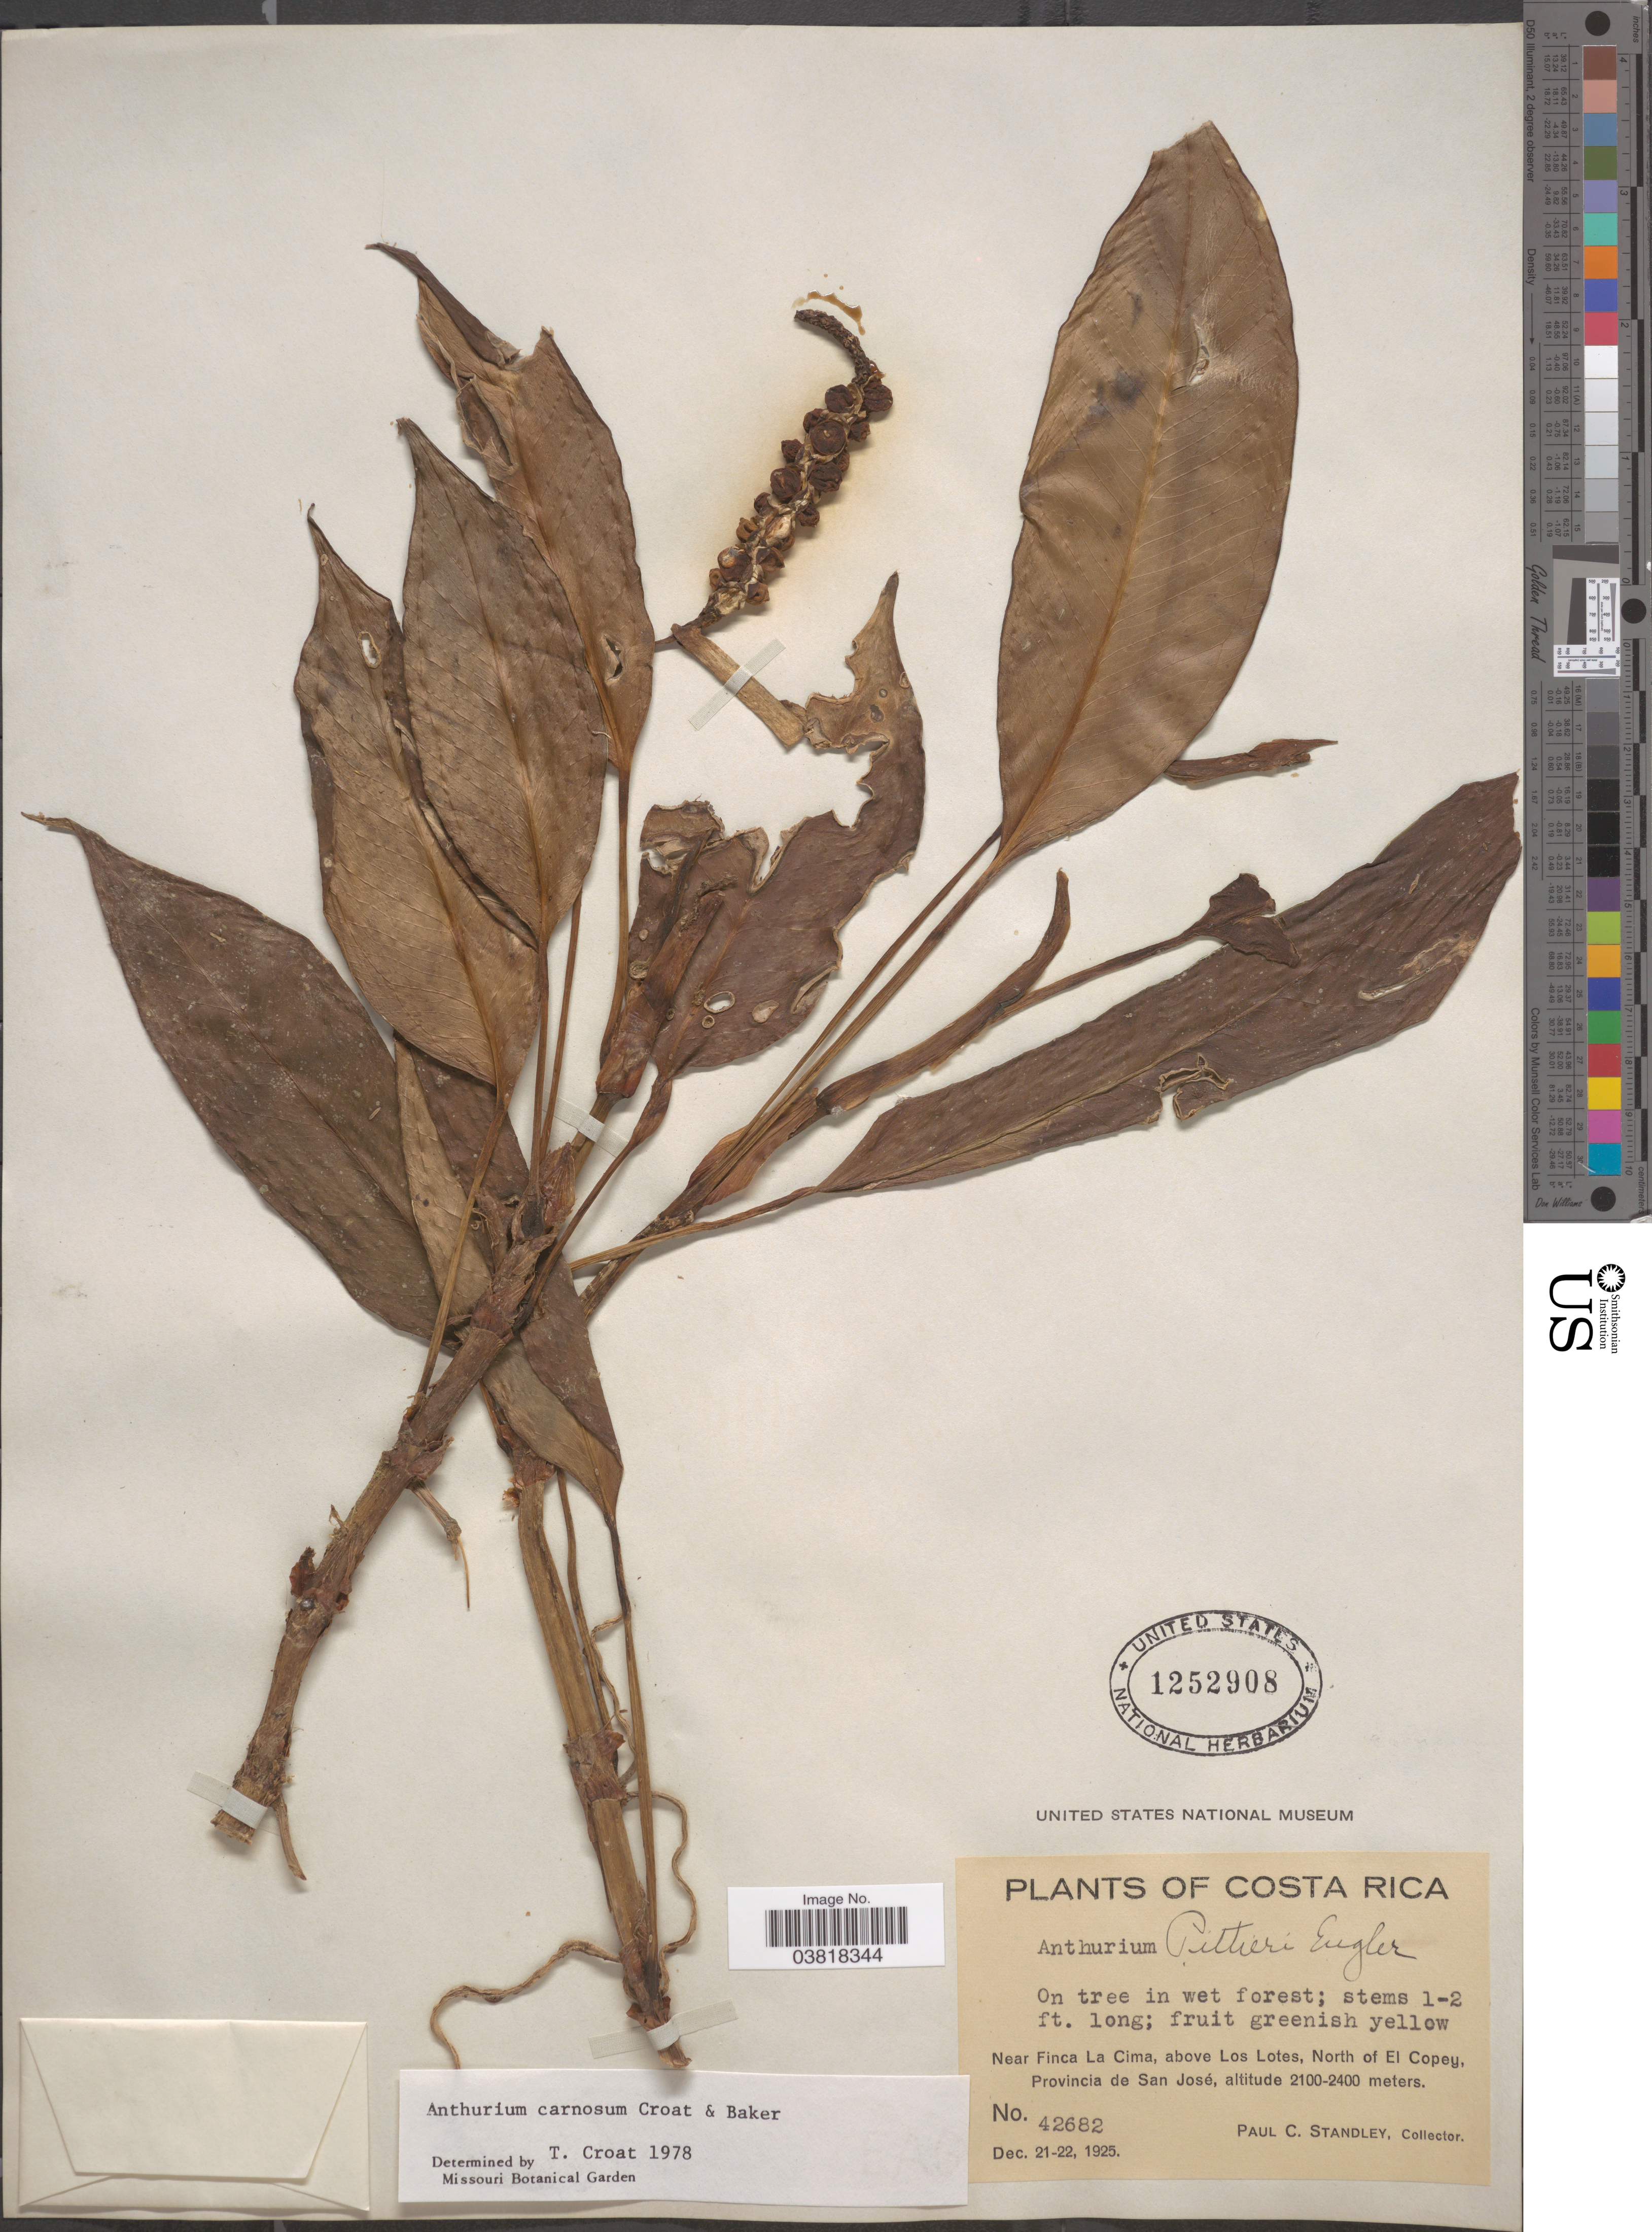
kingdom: Plantae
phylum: Tracheophyta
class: Liliopsida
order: Alismatales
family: Araceae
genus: Anthurium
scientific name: Anthurium carnosum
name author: Croat & R.A. Baker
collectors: P. C. Standley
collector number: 42682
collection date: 1925-12-21/1925-12-22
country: Costa Rica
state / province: San José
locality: Near Finca La Cima, above Los Lotes, North of El Copey.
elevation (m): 2100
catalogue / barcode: US 1252908